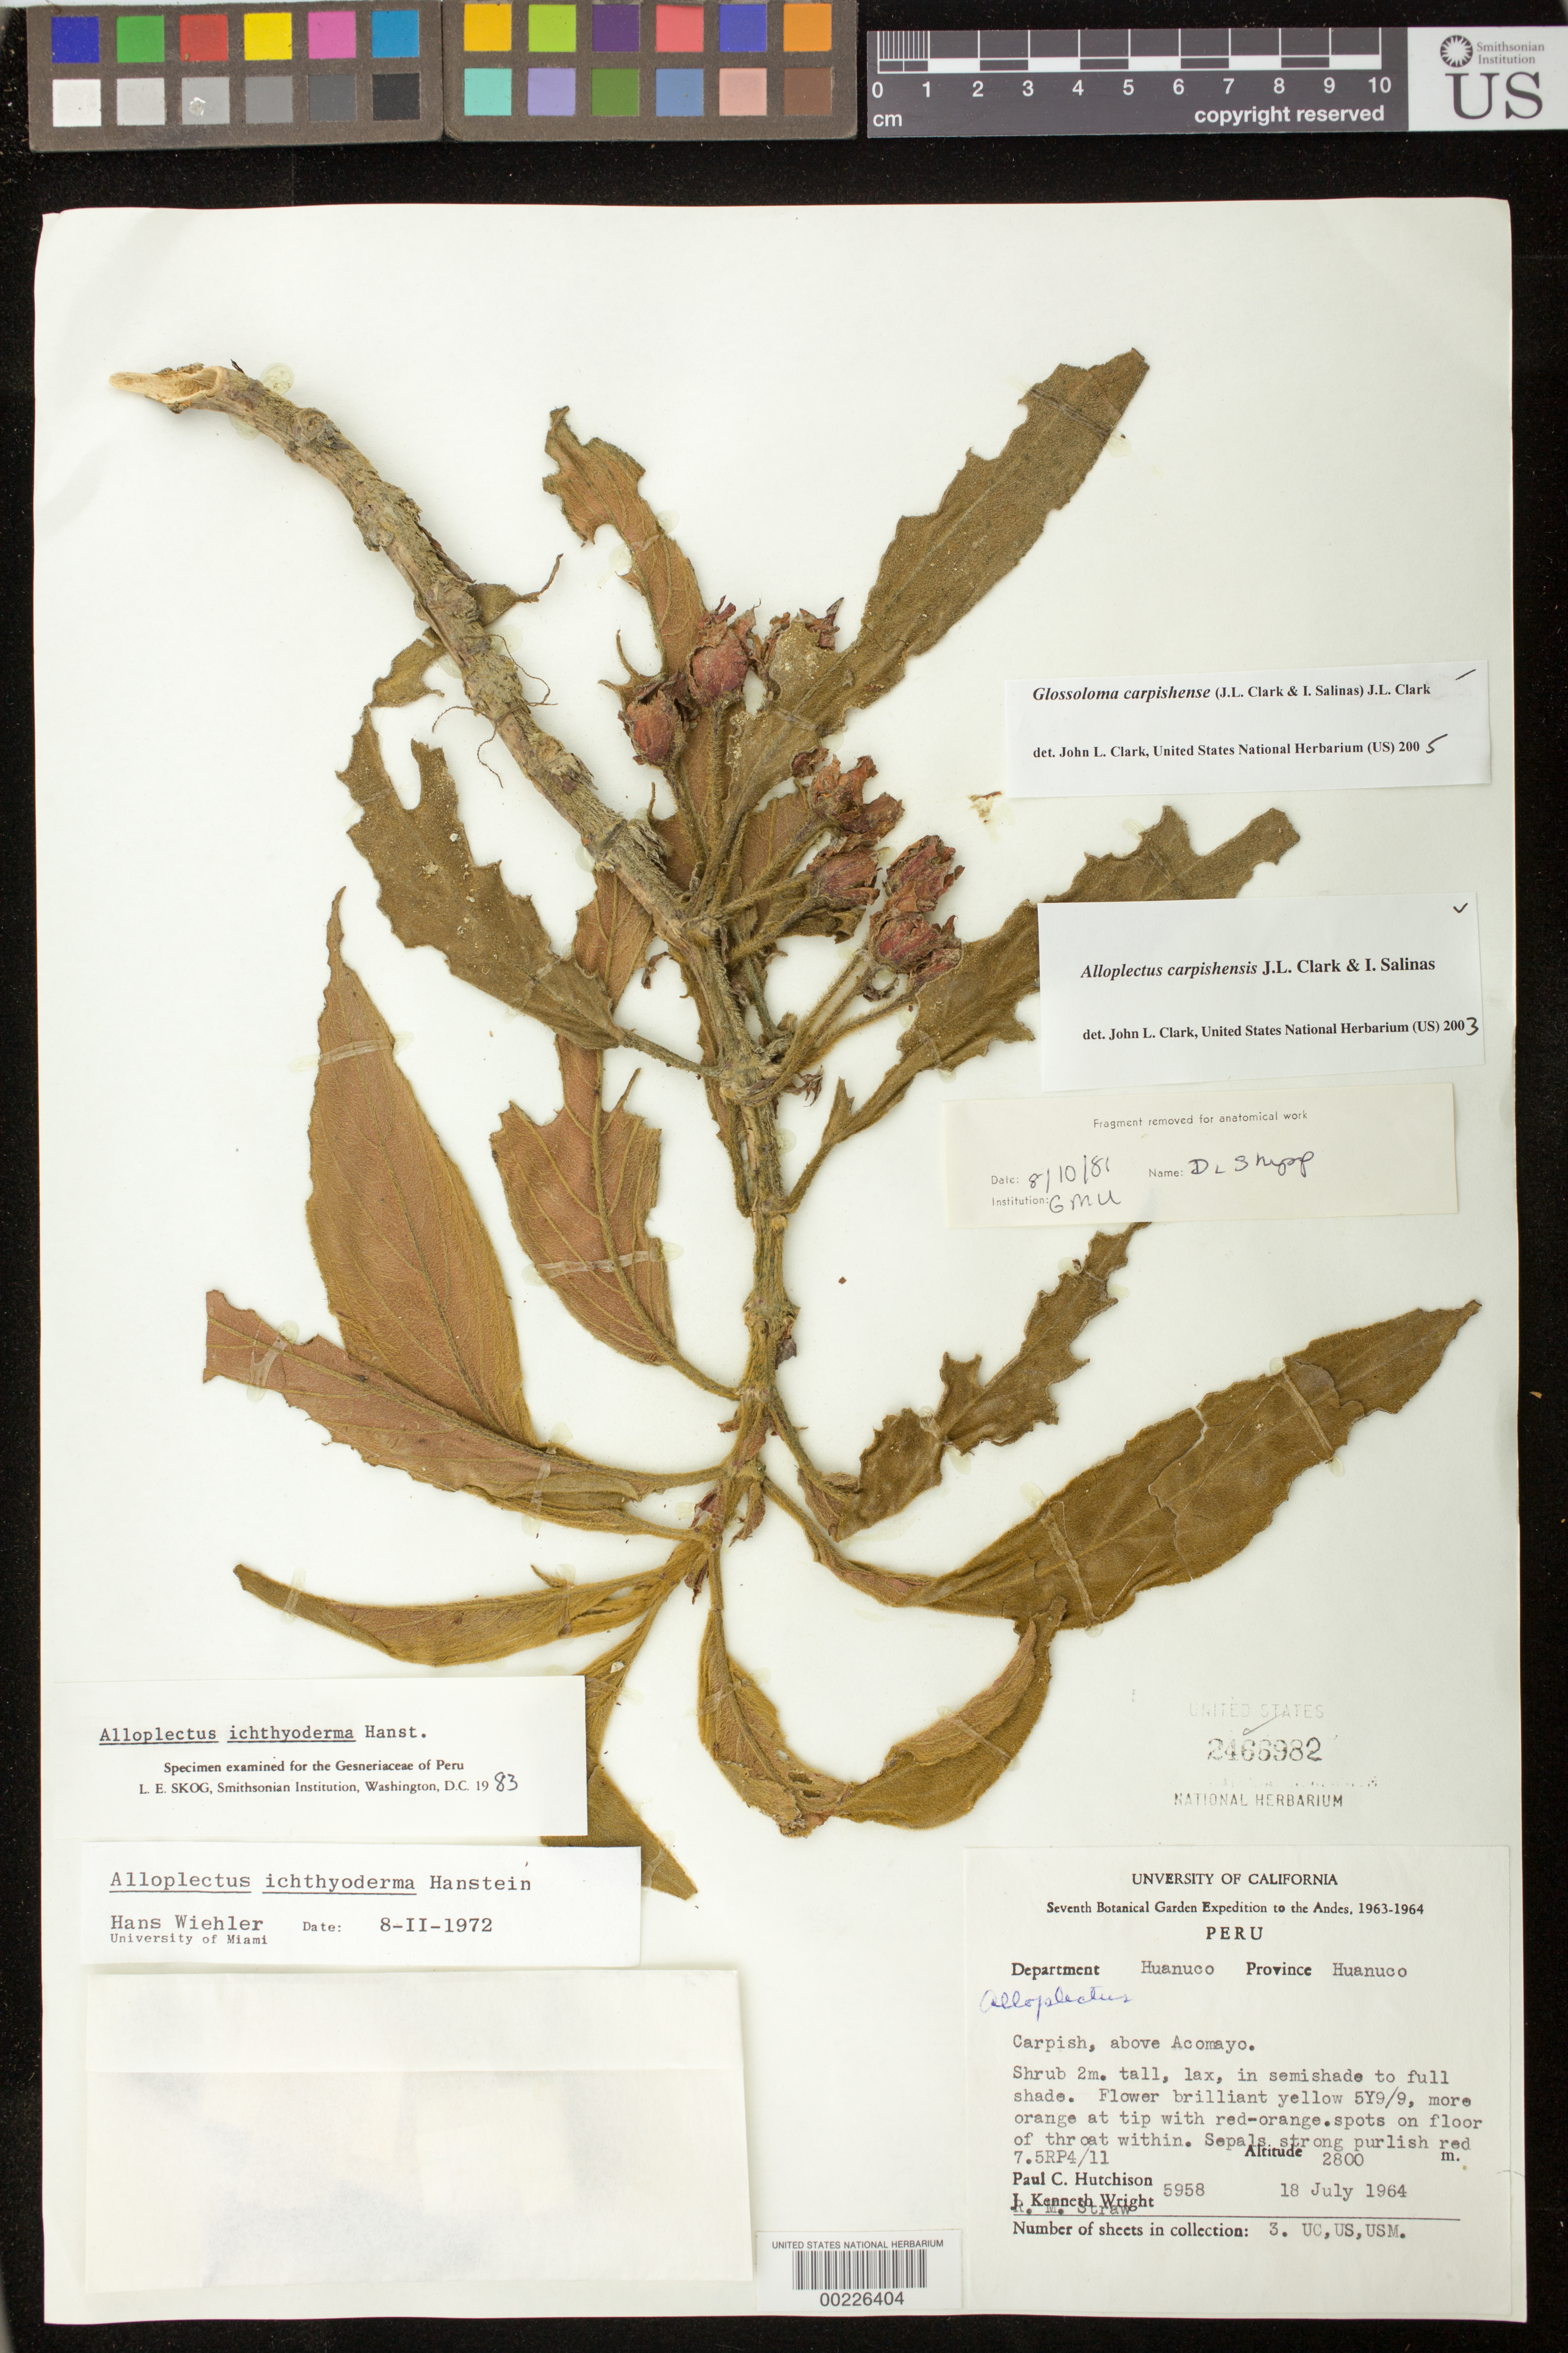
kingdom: Plantae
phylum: Tracheophyta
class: Magnoliopsida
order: Lamiales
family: Gesneriaceae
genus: Glossoloma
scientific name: Glossoloma carpishense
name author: (J.L. Clark & I. Salinas) J.L. Clark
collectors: P. C. Hutchison, J. K. Wright & R. M. Straw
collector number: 5958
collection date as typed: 18 Jul 1964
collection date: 1964-07-18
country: Peru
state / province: Huánuco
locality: Carpish, above Acomayo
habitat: In semishade to full shade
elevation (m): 2800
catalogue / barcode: US 2466982